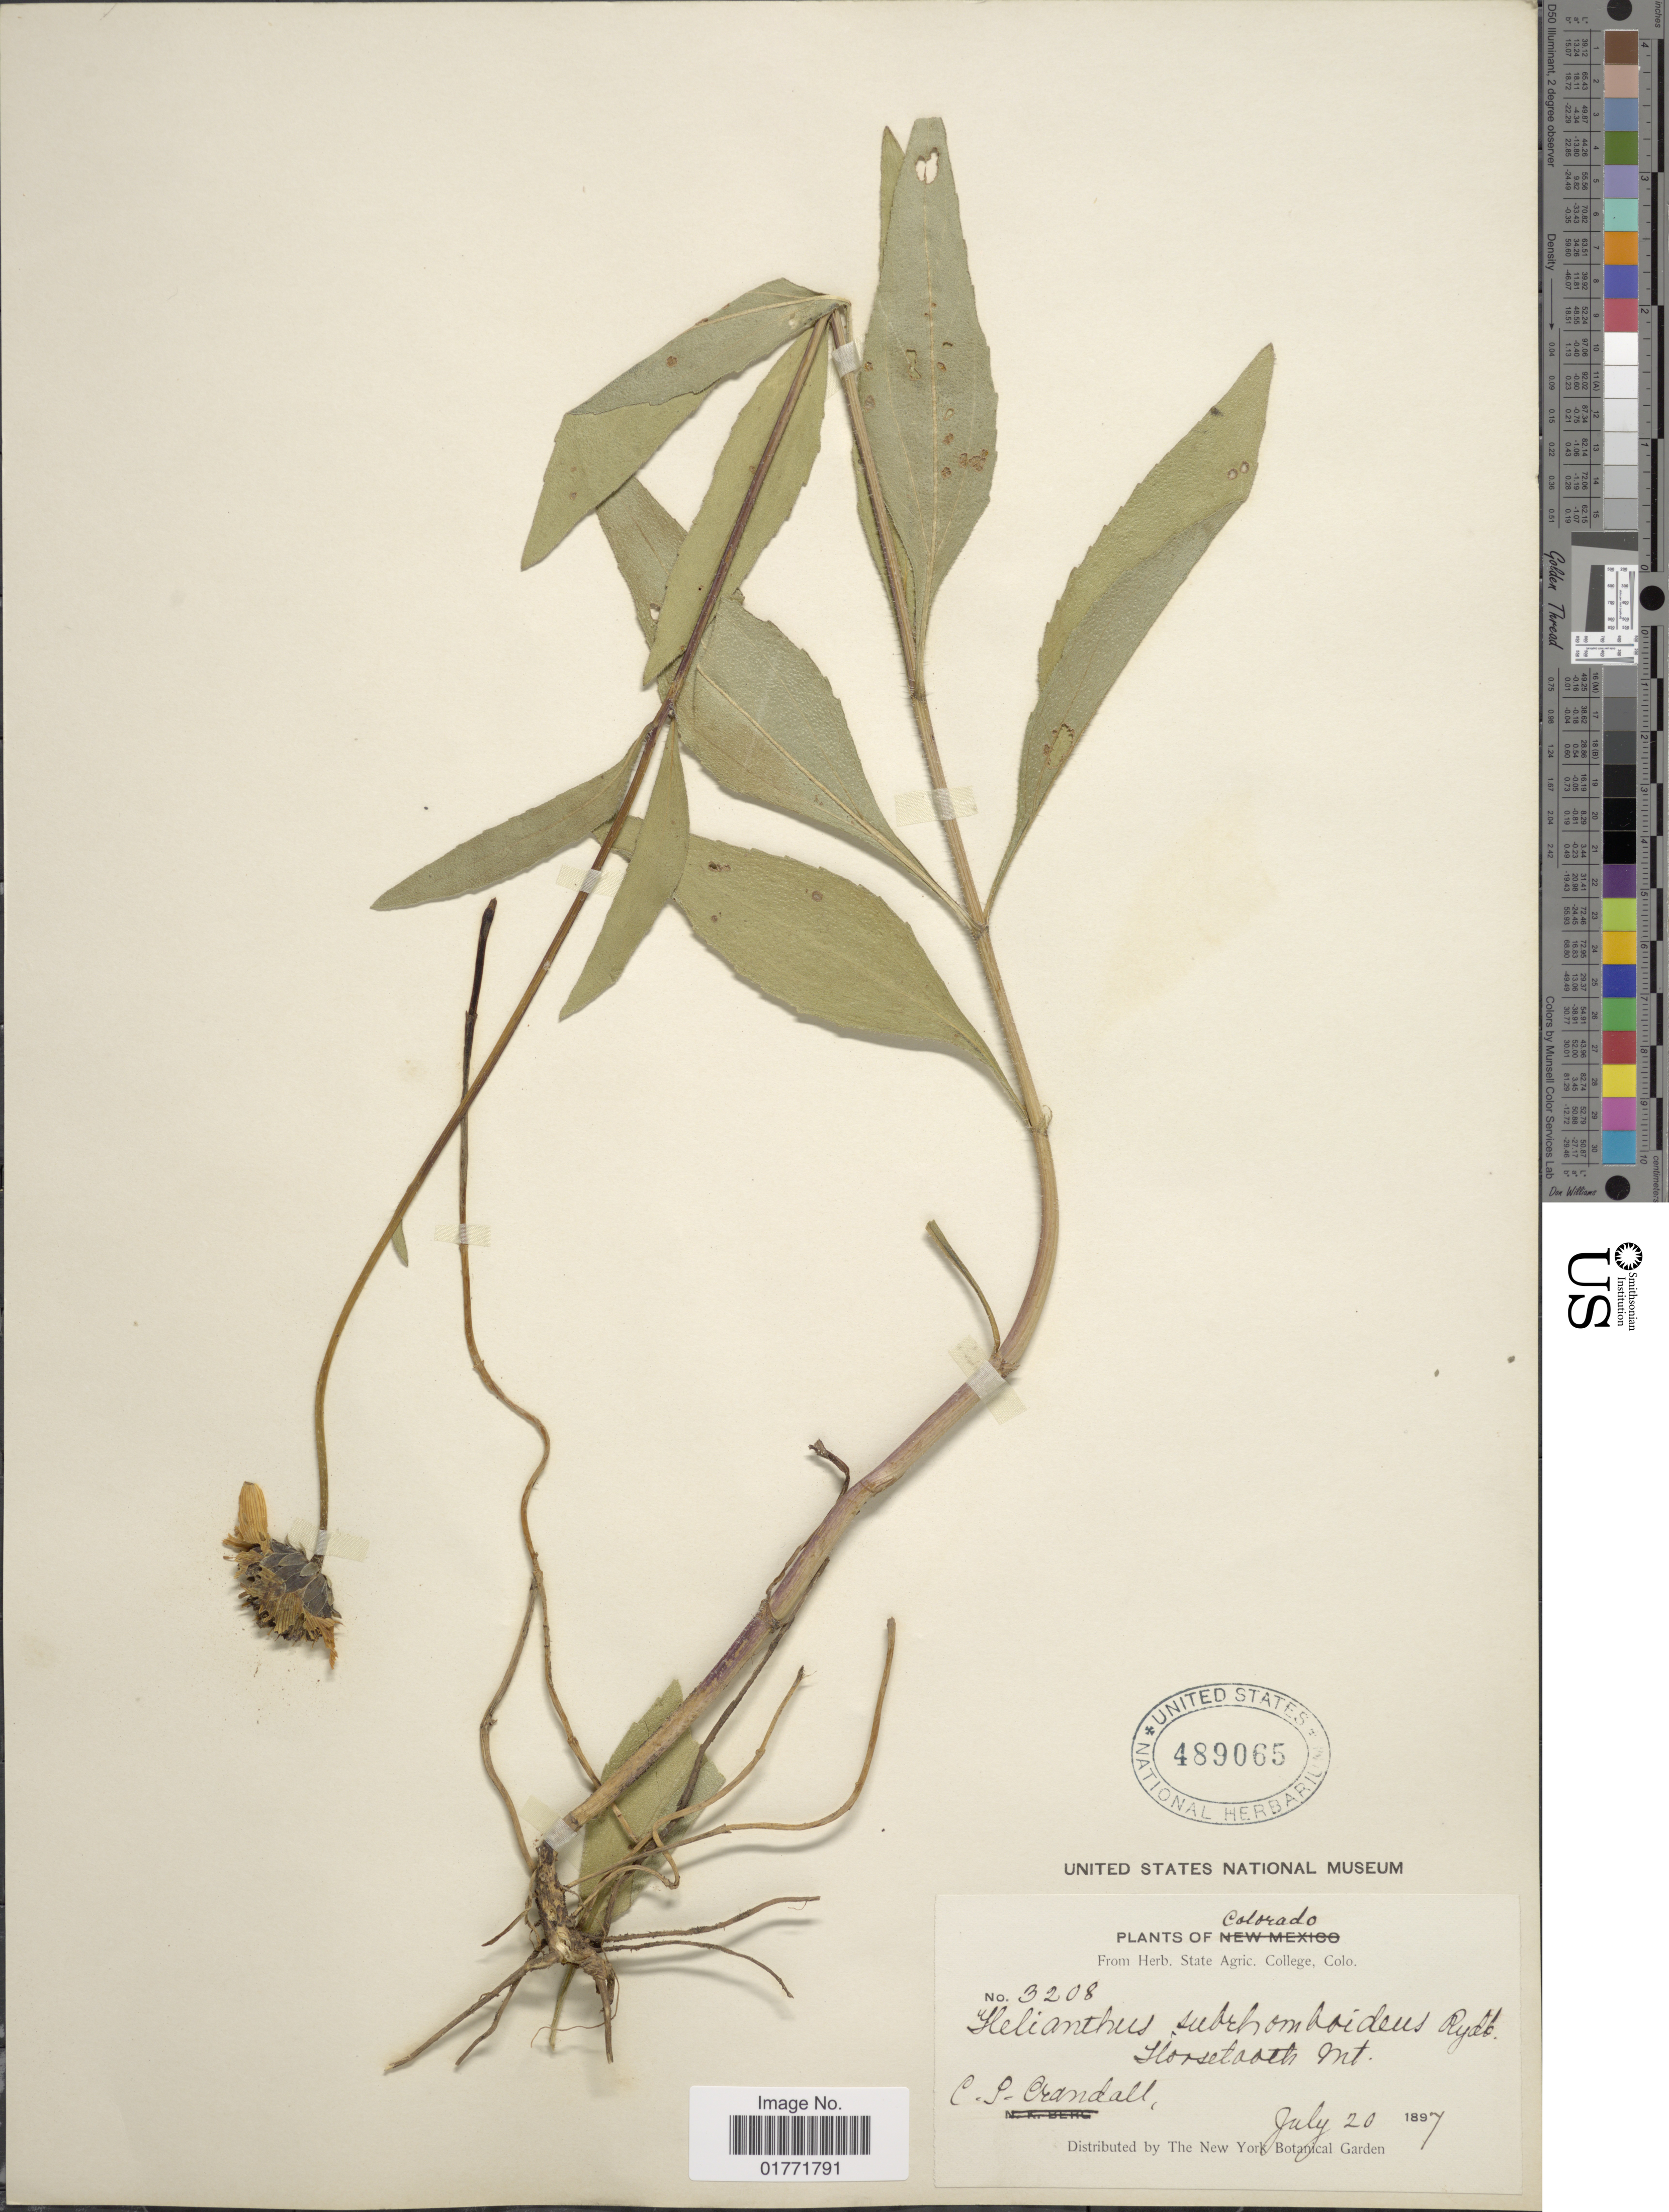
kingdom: Plantae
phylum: Tracheophyta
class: Magnoliopsida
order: Asterales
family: Asteraceae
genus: Helianthus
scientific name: Helianthus subrhomboideus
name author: Rydb.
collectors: C. Crandall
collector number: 3208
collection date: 1897-07-20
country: United States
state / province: Colorado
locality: Colorado. Horsetooth Mt.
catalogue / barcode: US 489065